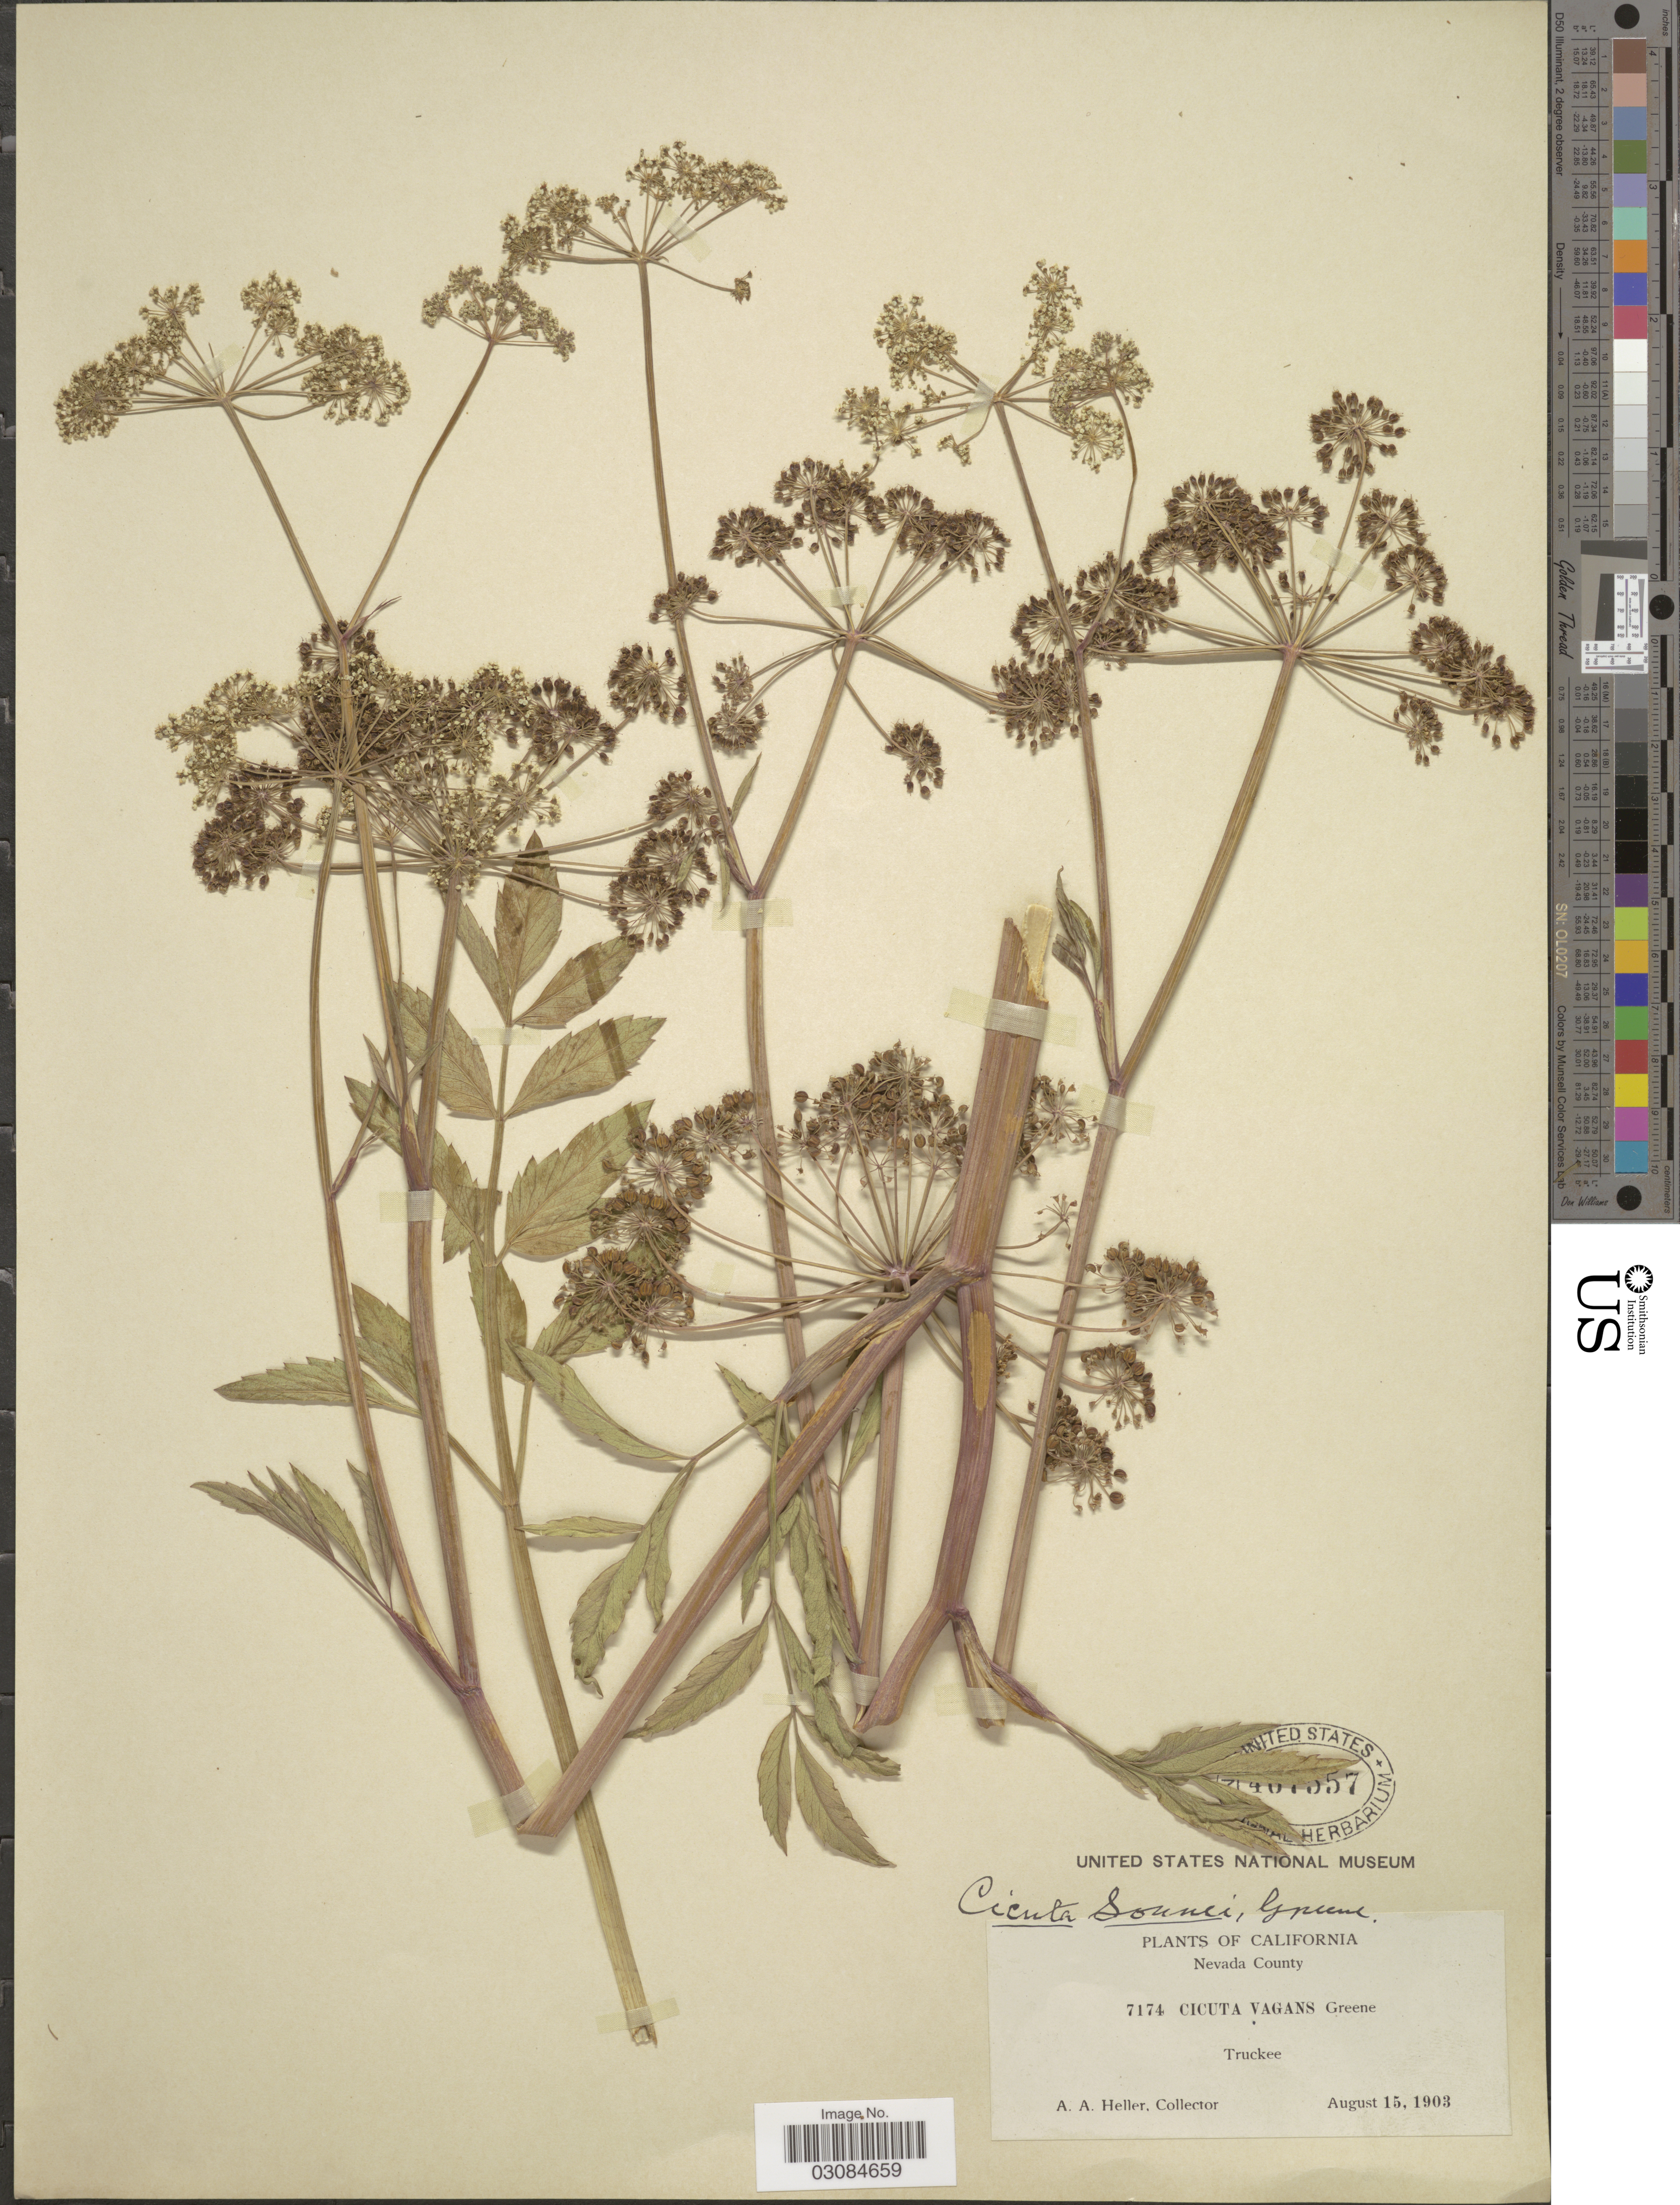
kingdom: Plantae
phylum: Tracheophyta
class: Magnoliopsida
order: Apiales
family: Apiaceae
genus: Cicuta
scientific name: Cicuta sonnei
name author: Greene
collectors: A. A. Heller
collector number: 7174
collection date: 1903-08-15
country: United States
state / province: California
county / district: Nevada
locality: Nevada County. Truckee.